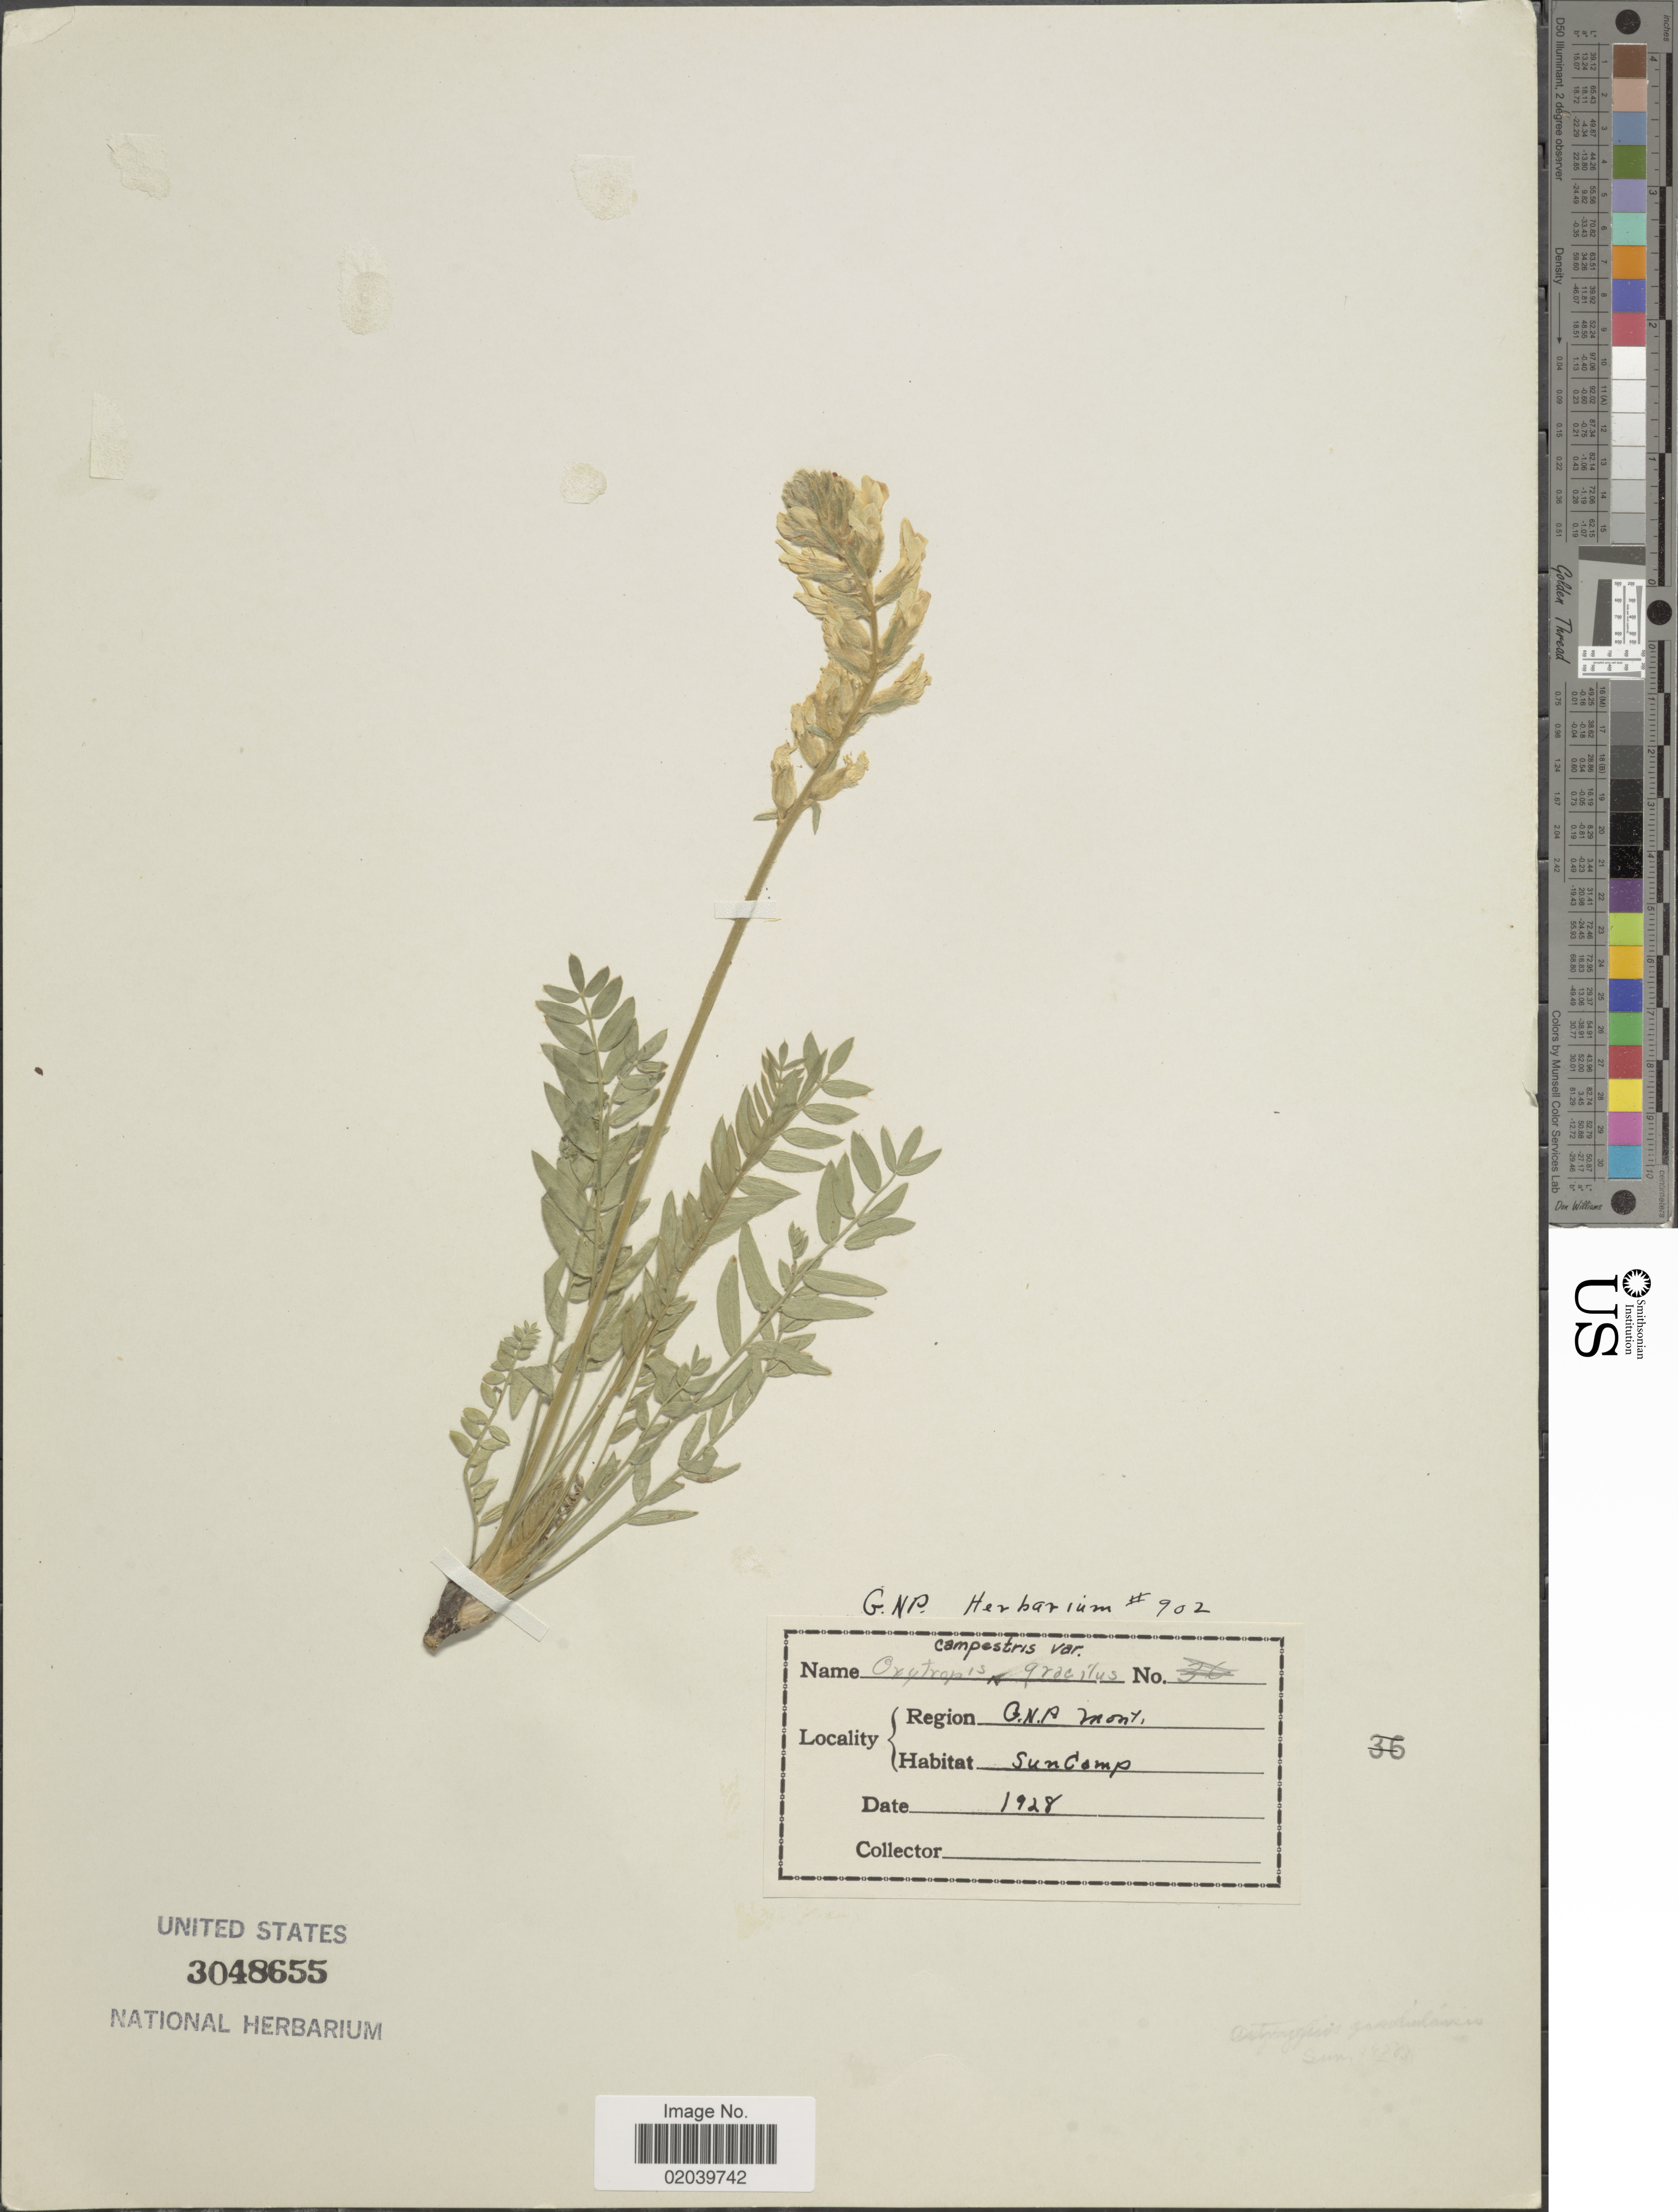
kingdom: Plantae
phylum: Tracheophyta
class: Magnoliopsida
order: Fabales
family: Fabaceae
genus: Oxytropis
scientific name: Oxytropis campestris var. gracilis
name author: (A. Nelson) Barneby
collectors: ex herb. G. N. P.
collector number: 902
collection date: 1925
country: United States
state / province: Montana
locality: Region G.N.P. MOnt.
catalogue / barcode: US 3048655